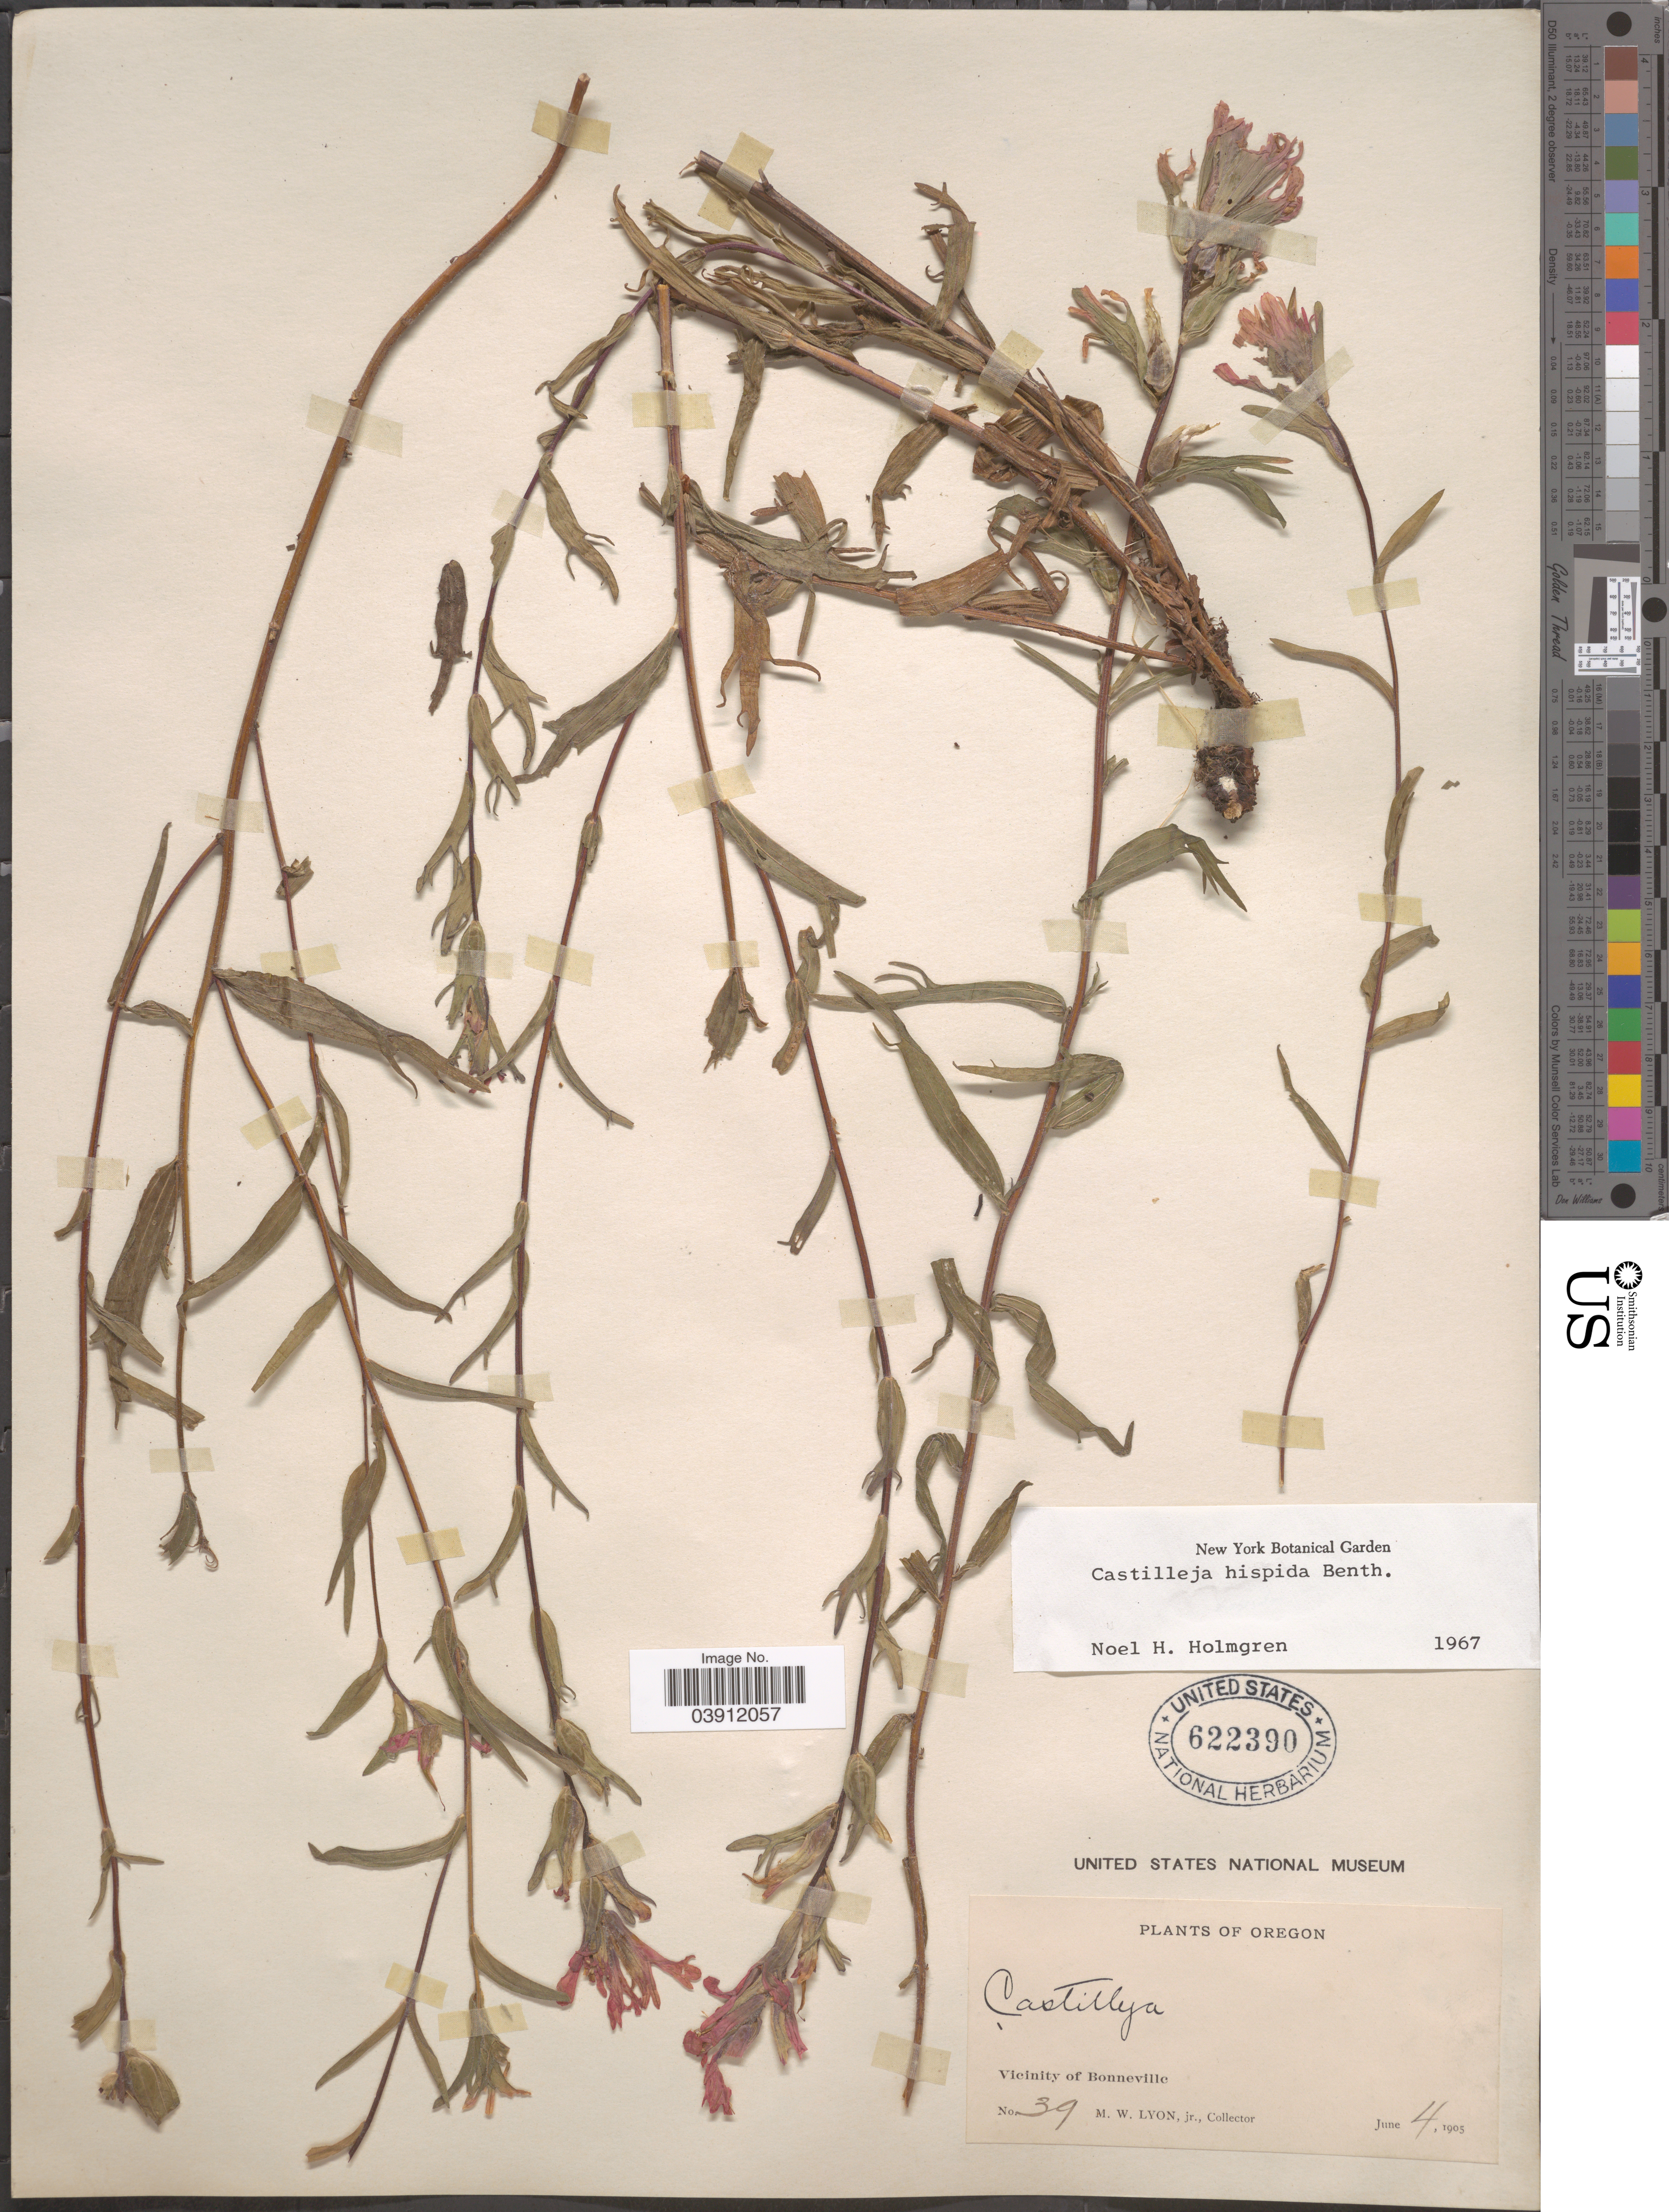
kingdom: Plantae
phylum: Tracheophyta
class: Magnoliopsida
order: Lamiales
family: Orobanchaceae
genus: Castilleja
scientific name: Castilleja hispida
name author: Benth. ex Hook.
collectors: M. W. Lyon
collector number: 39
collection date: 1905-06-04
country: United States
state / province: Oregon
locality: Vicinity of Bonneville.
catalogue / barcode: US 622390